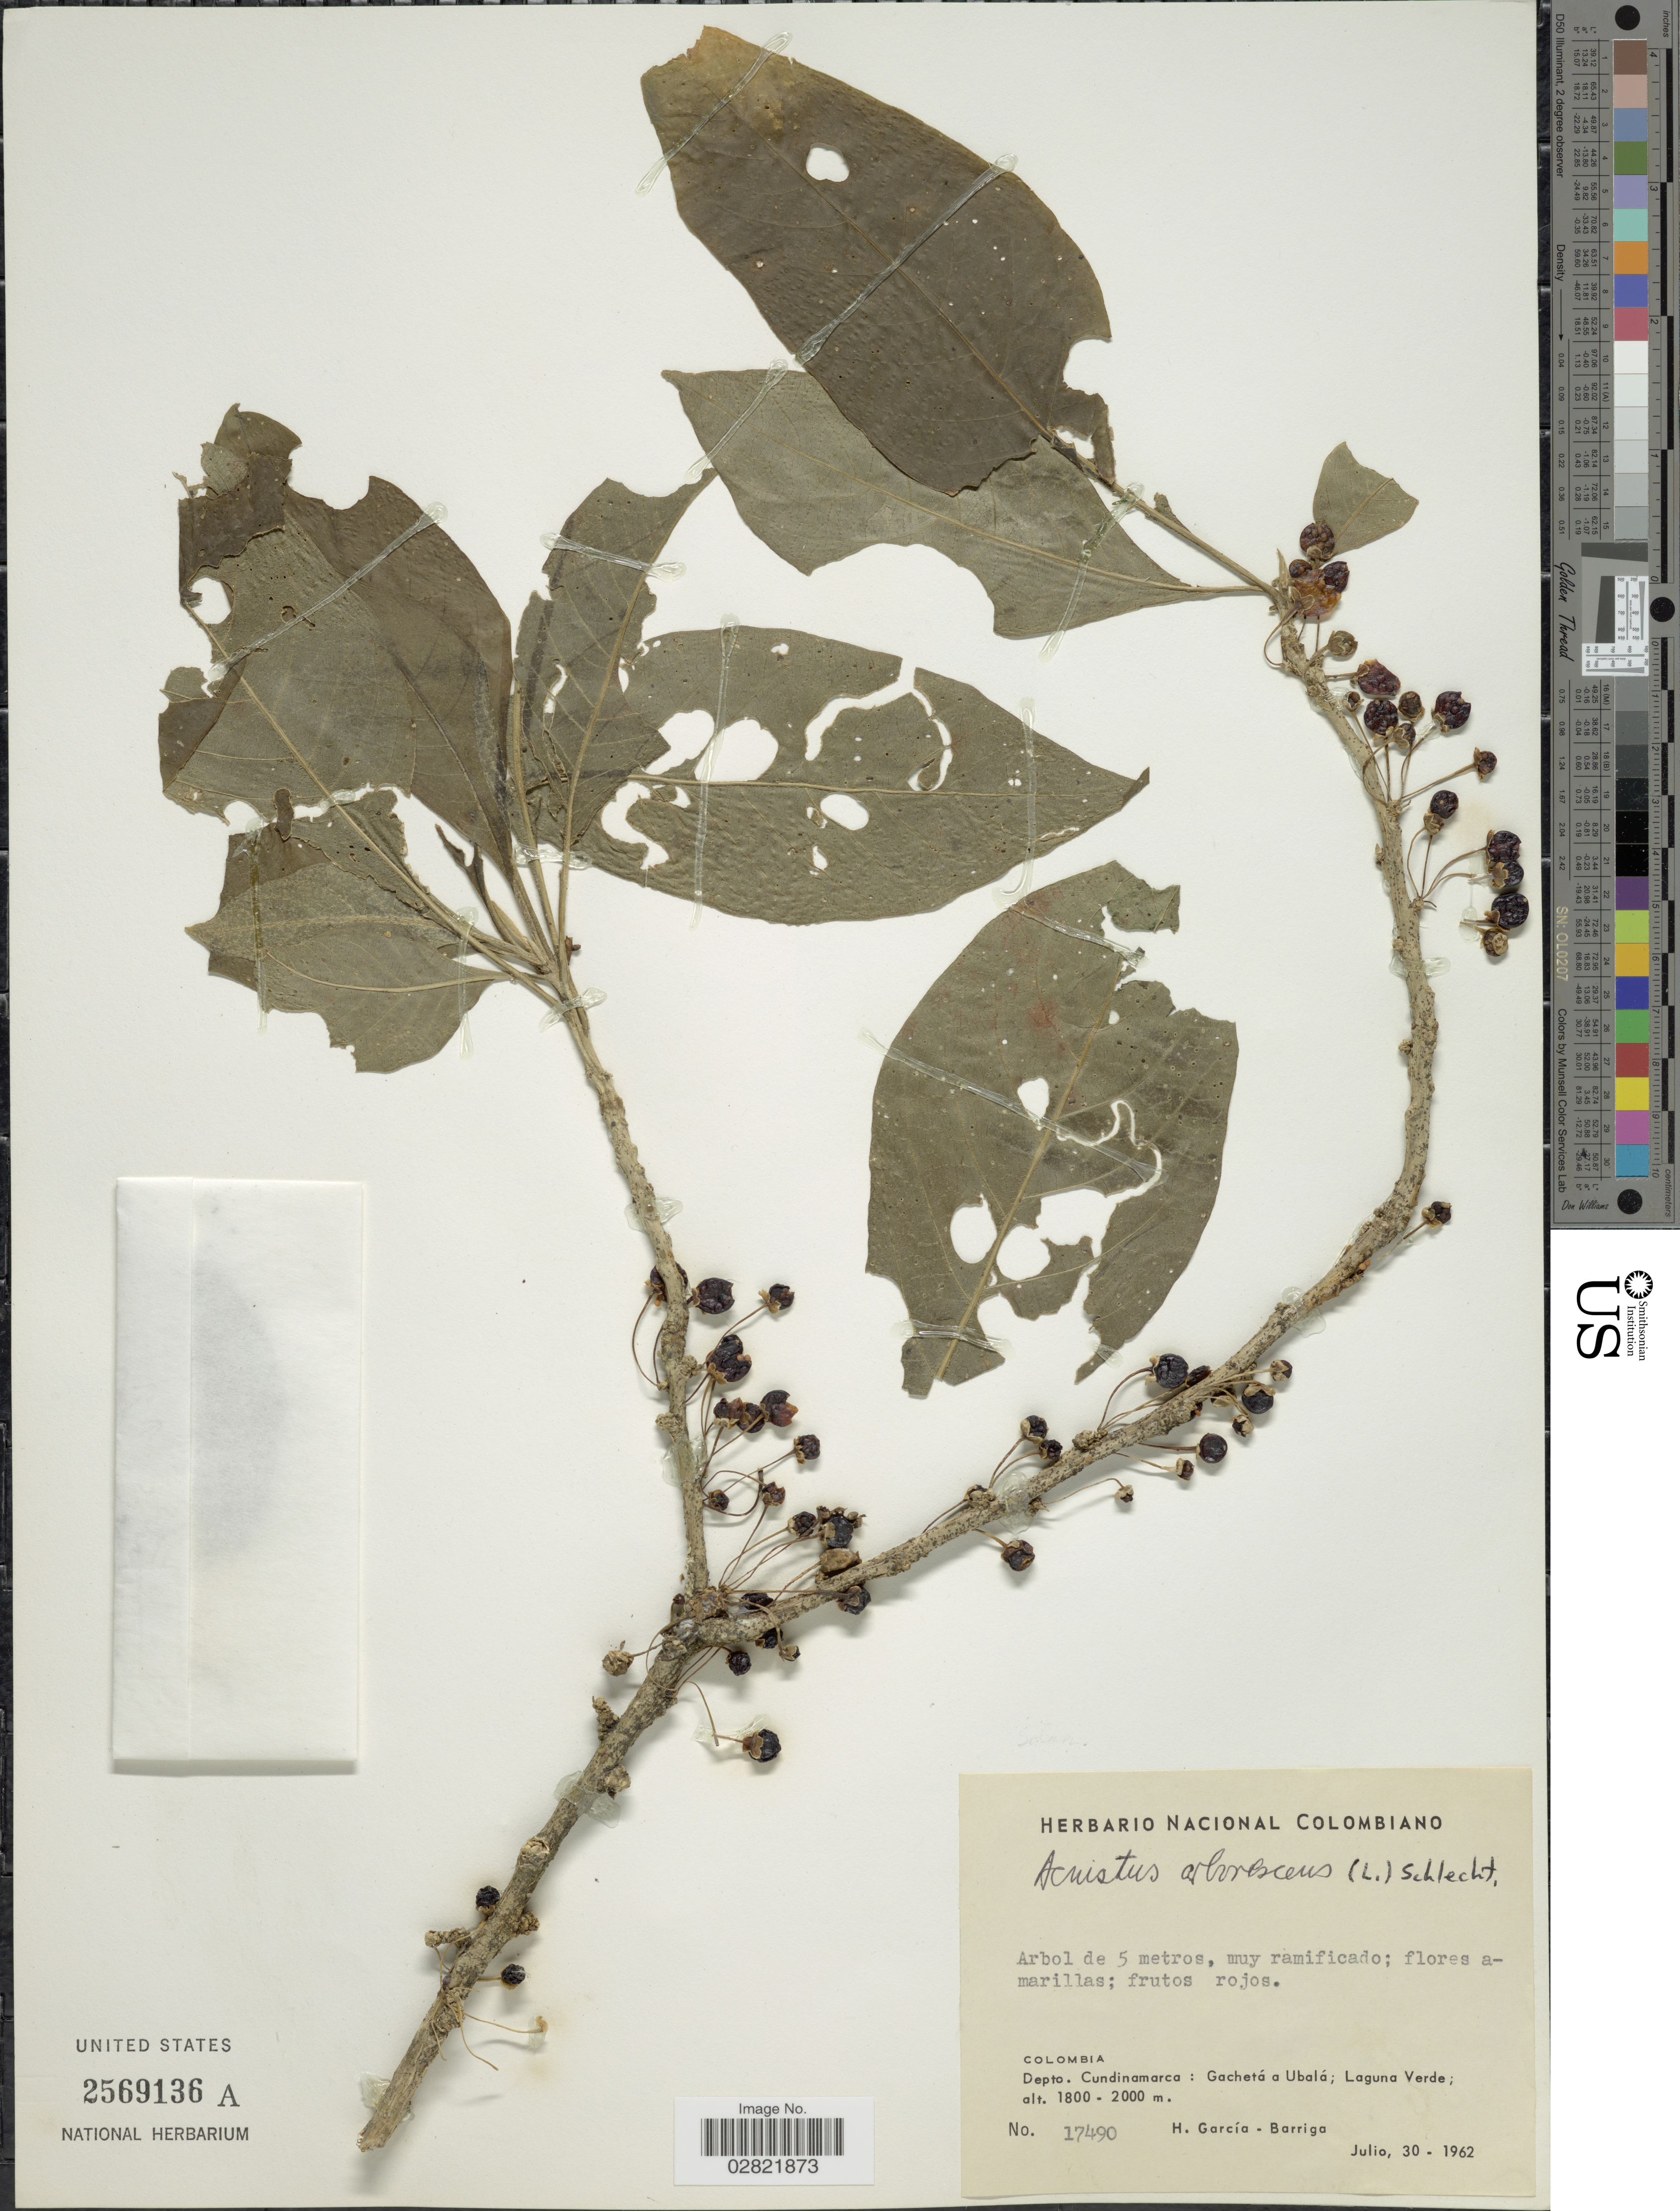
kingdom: Plantae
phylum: Tracheophyta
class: Magnoliopsida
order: Solanales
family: Solanaceae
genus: Acnistus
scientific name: Acnistus arborescens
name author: (L.) Schltdl.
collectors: H. García Barriga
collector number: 17490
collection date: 1962-07-30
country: Colombia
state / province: Cundinamarca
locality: Depto. Cundinamarca: Gachetá a Ubalá; Laguna Verde.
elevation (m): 1800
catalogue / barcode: US 2569136A